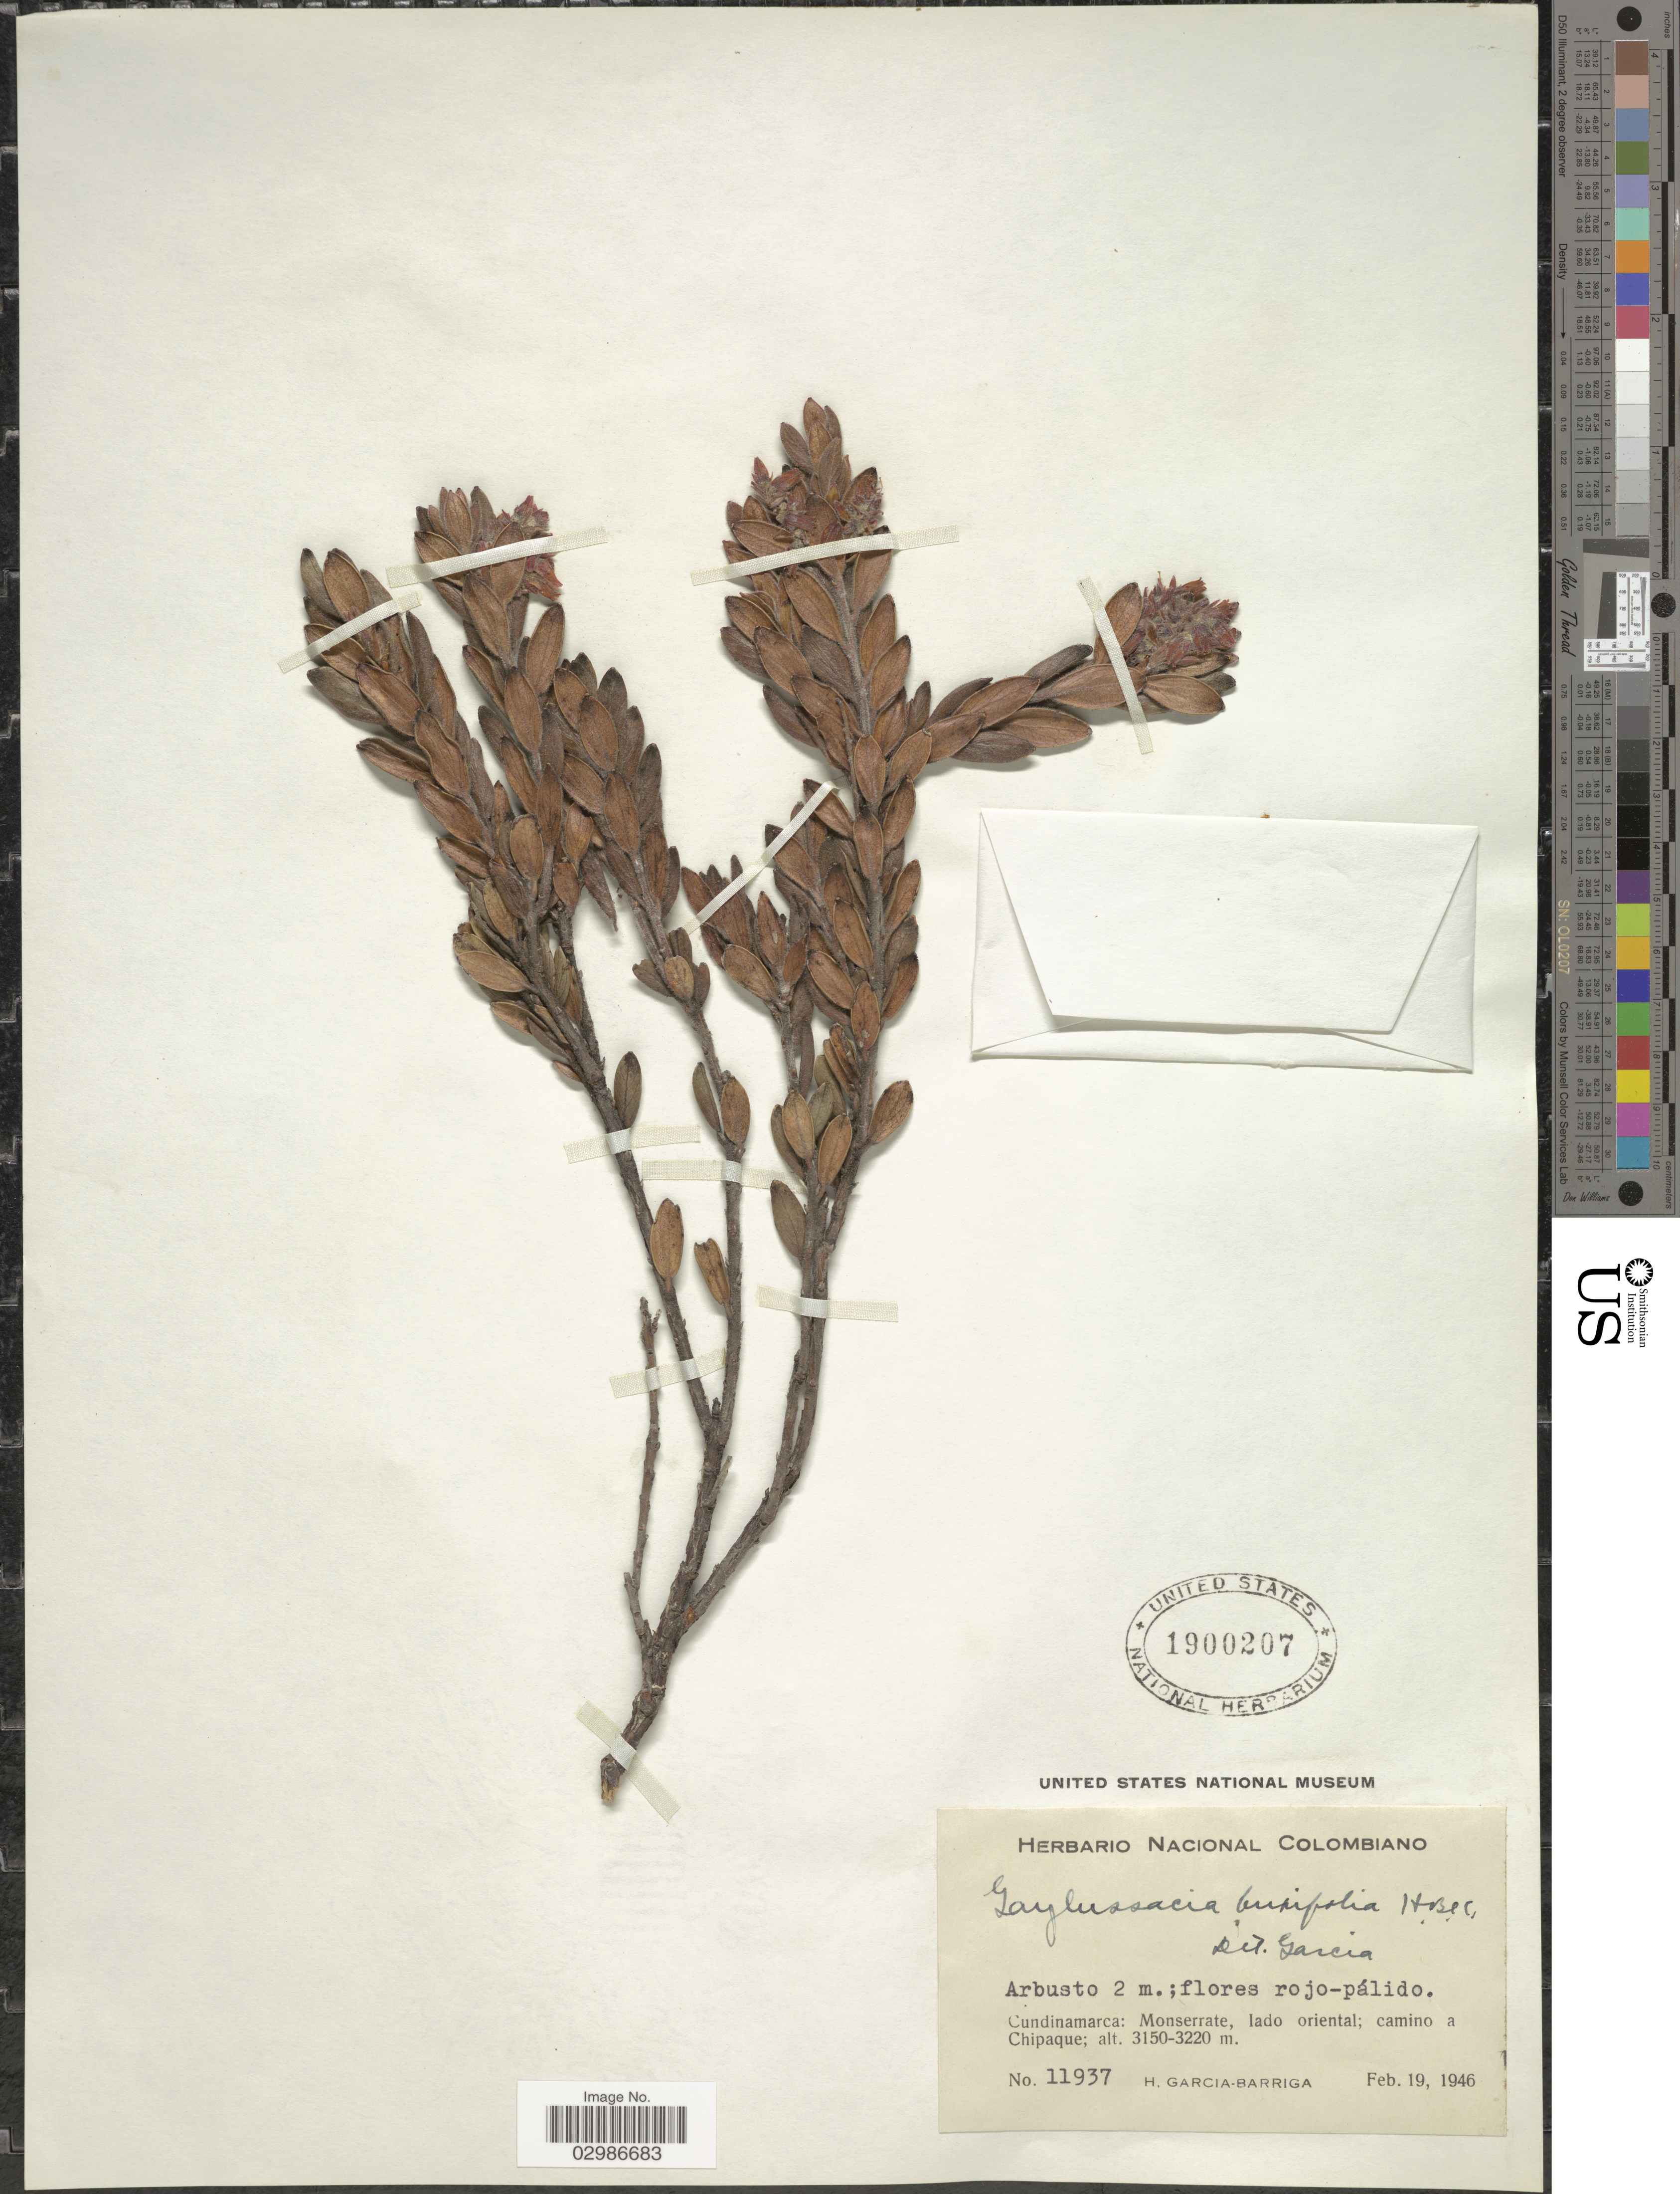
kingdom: Plantae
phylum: Tracheophyta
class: Magnoliopsida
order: Ericales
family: Ericaceae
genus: Gaylussacia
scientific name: Gaylussacia buxifolia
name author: Kunth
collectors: H. García Barriga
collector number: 11937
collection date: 1946-02-19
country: Colombia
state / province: Cundinamarca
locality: Monserrate, lado oriental; camino a Chipaque.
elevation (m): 3150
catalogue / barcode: US 1900207